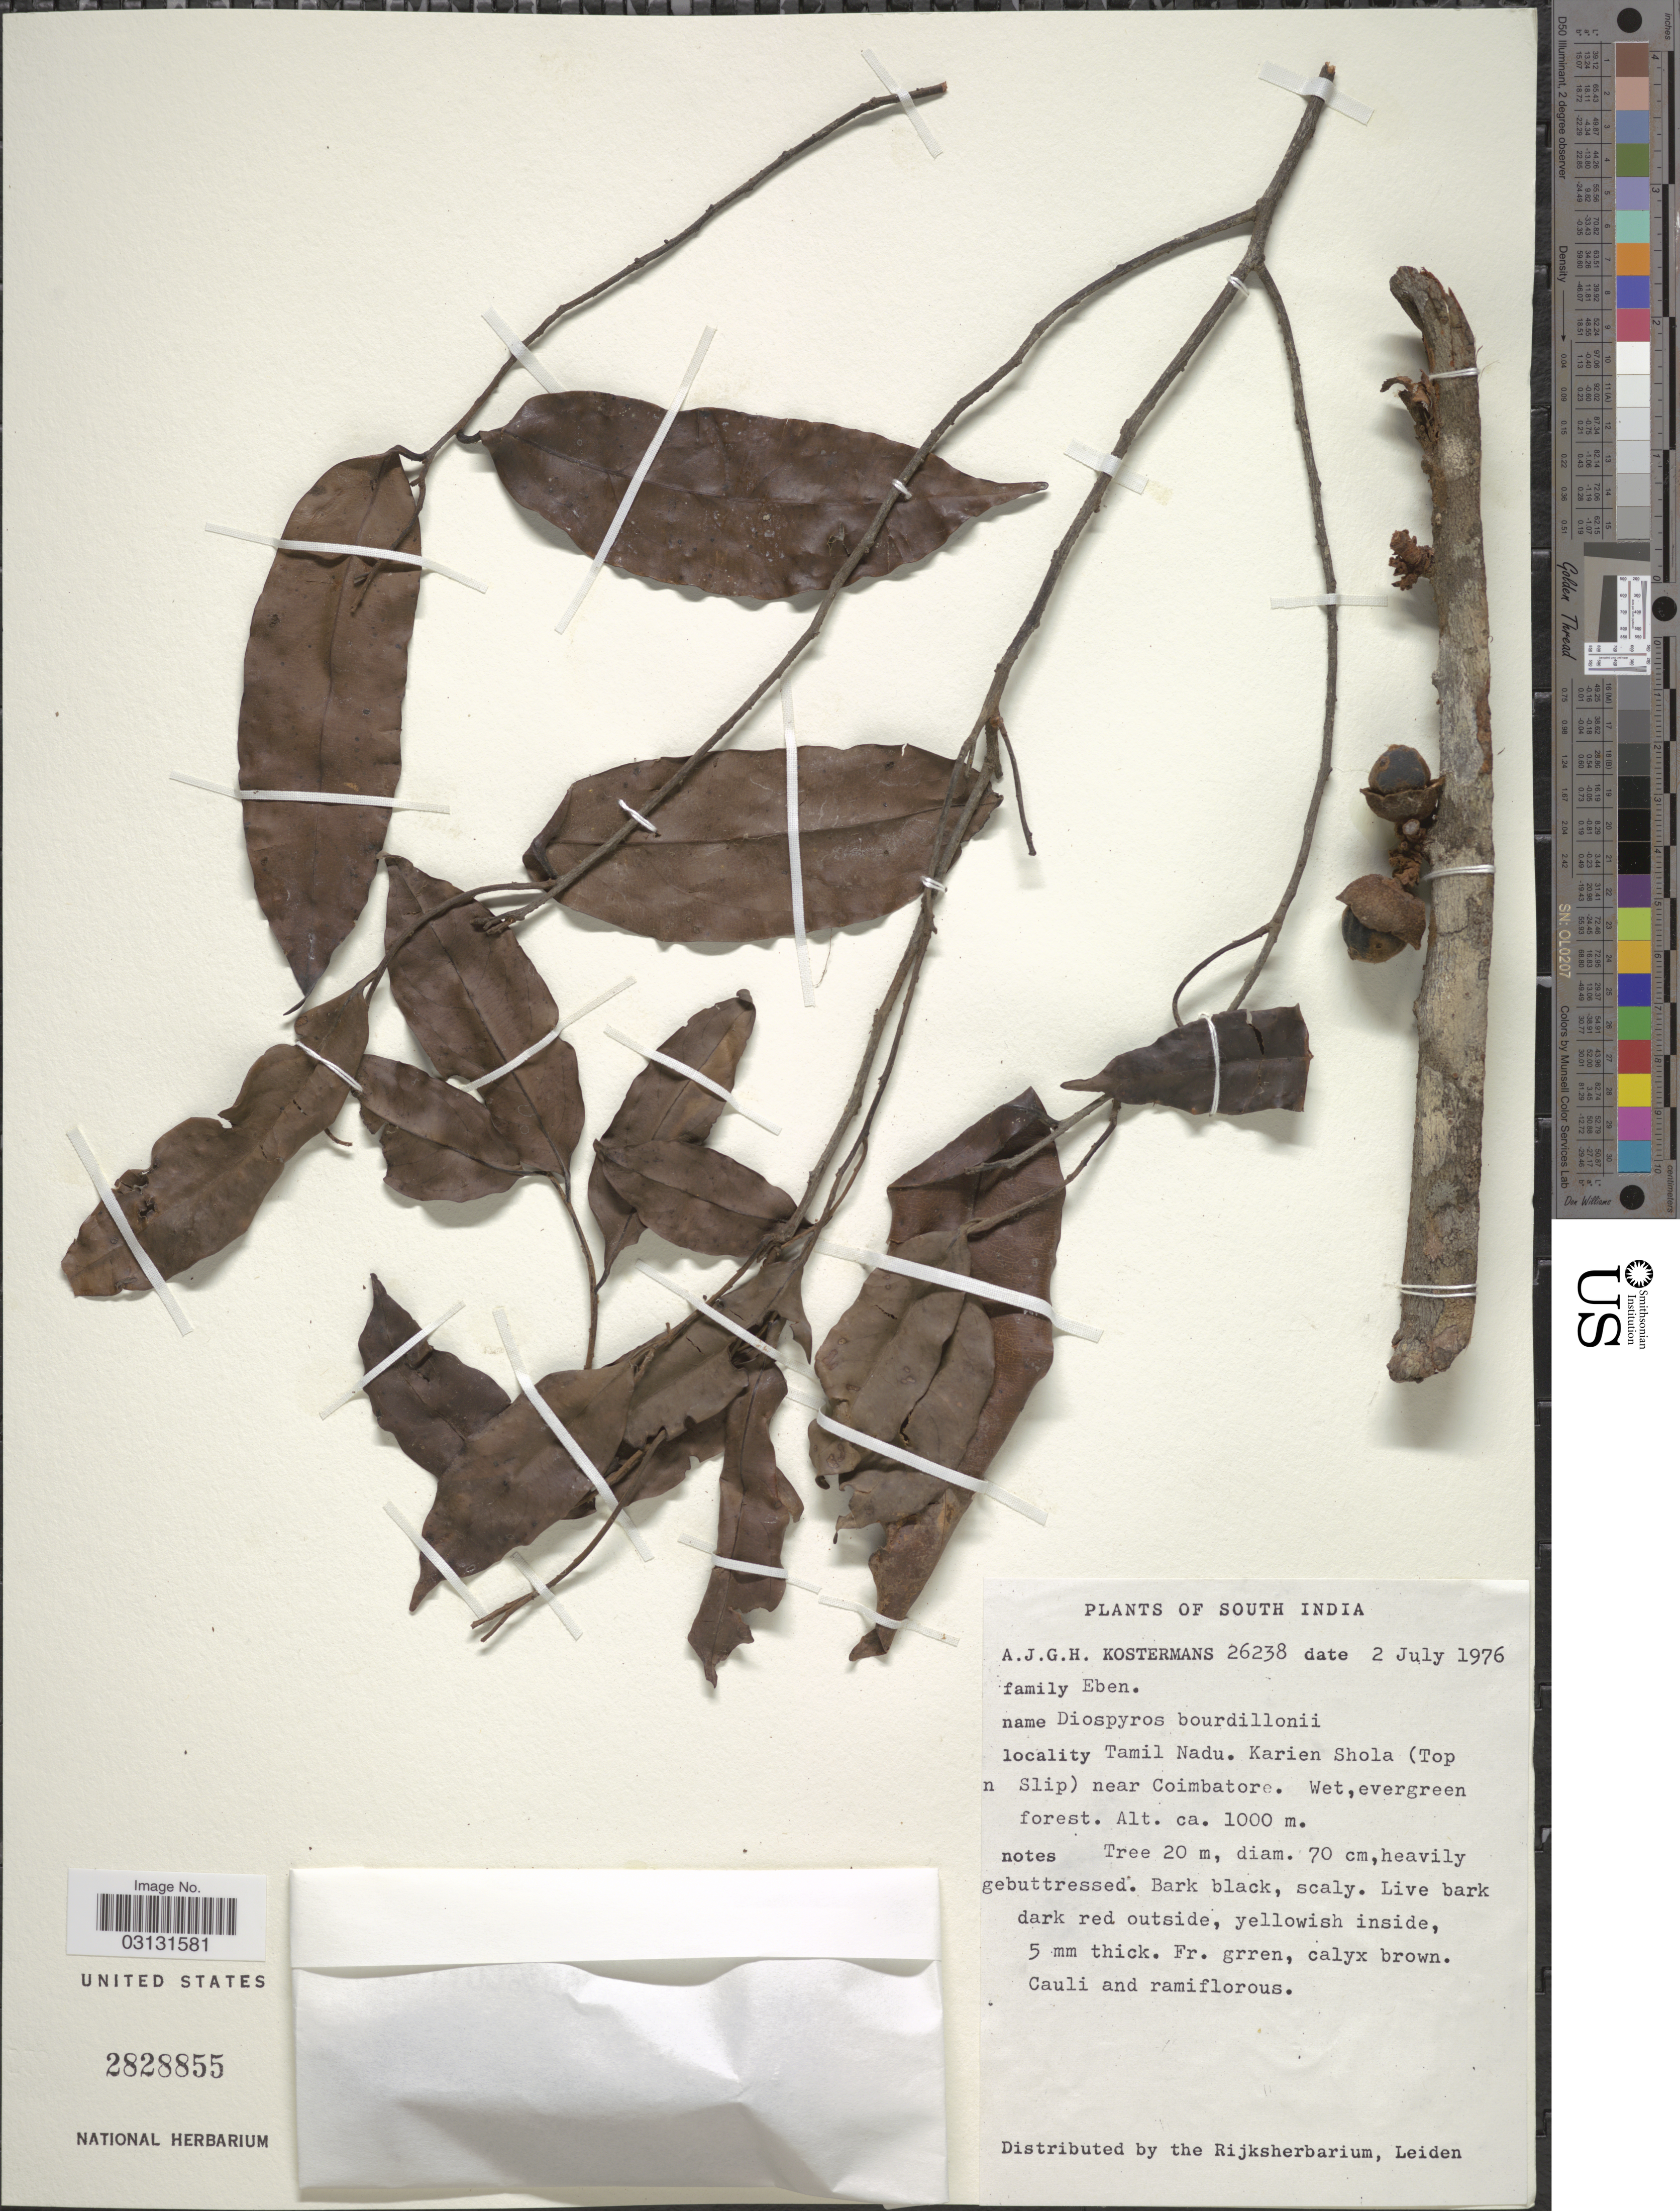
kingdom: Plantae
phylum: Tracheophyta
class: Magnoliopsida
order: Ericales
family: Ebenaceae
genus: Diospyros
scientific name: Diospyros bourdillonii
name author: Brandis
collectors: A. J. G. Kostermans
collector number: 26238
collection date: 1976-07-02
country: India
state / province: Tamil Nadu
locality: South India. Karien Shola (Top n Slip) near Coimbatore.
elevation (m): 1000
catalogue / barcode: US 2828855